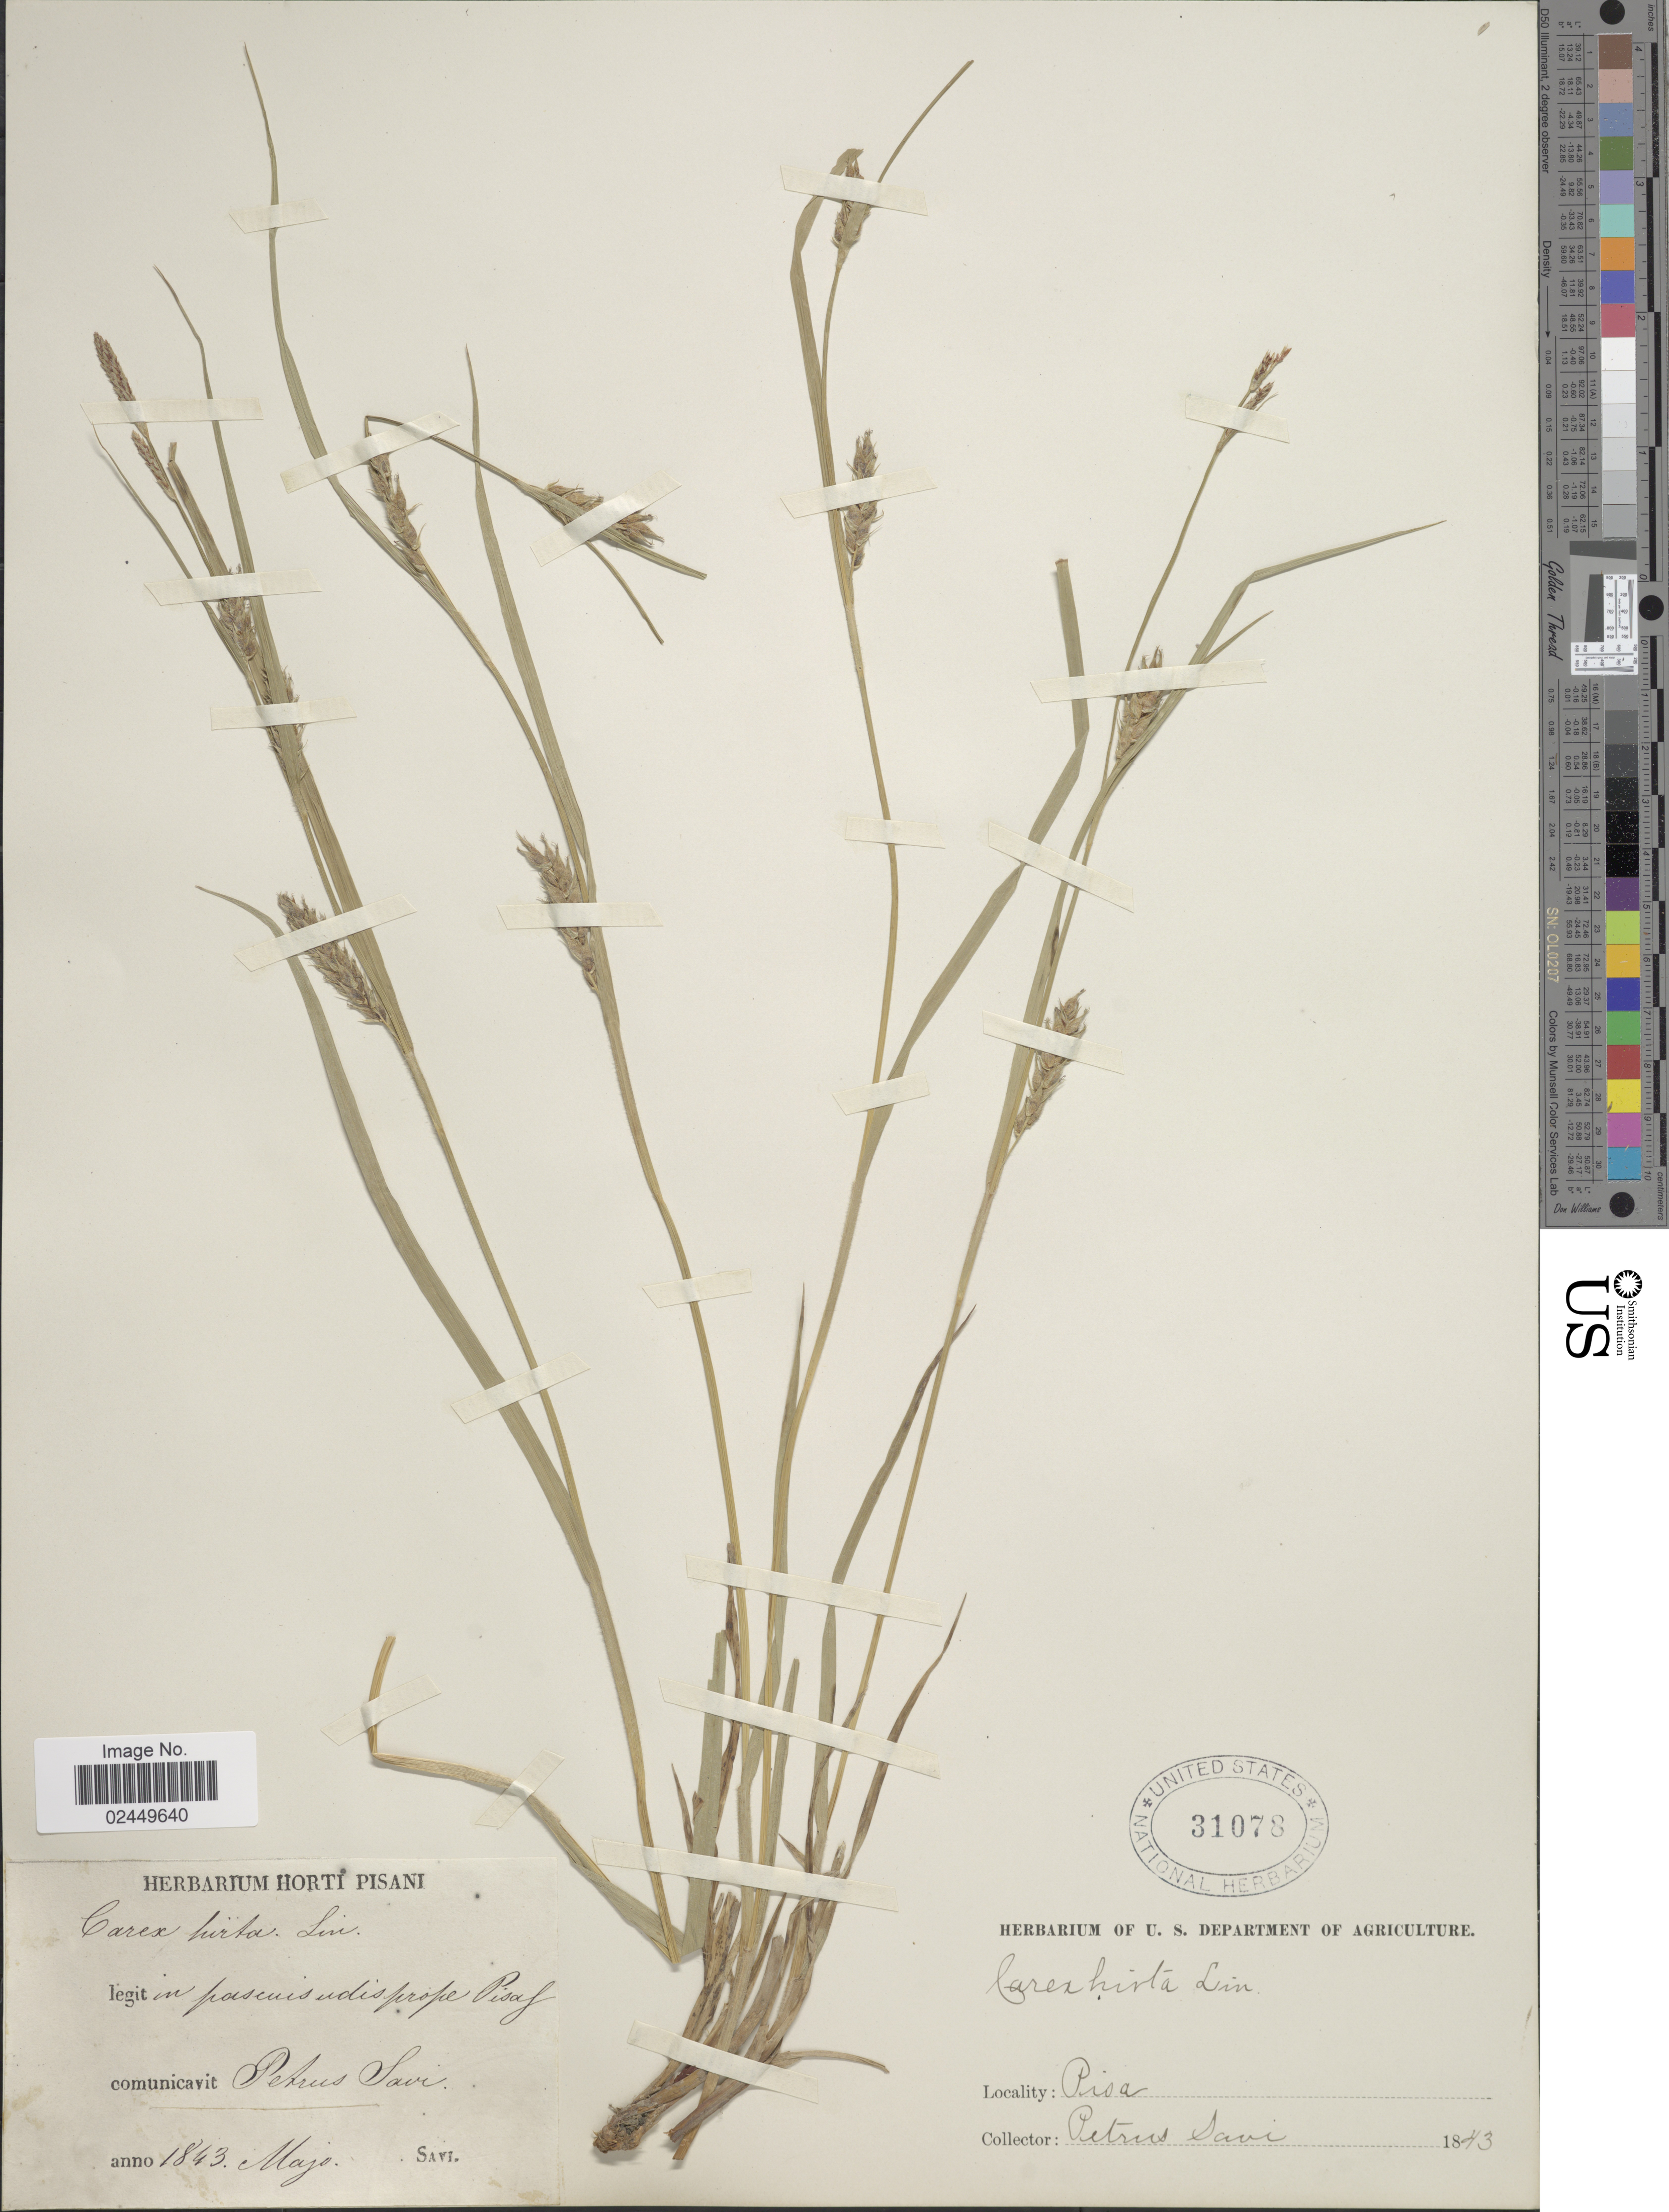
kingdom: Plantae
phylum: Tracheophyta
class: Liliopsida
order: Poales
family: Cyperaceae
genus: Carex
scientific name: Carex hirta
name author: L.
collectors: P. Savi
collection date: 1843-05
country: Italy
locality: Pisa, in pascuis udis prope Pisaf.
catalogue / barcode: US 31078